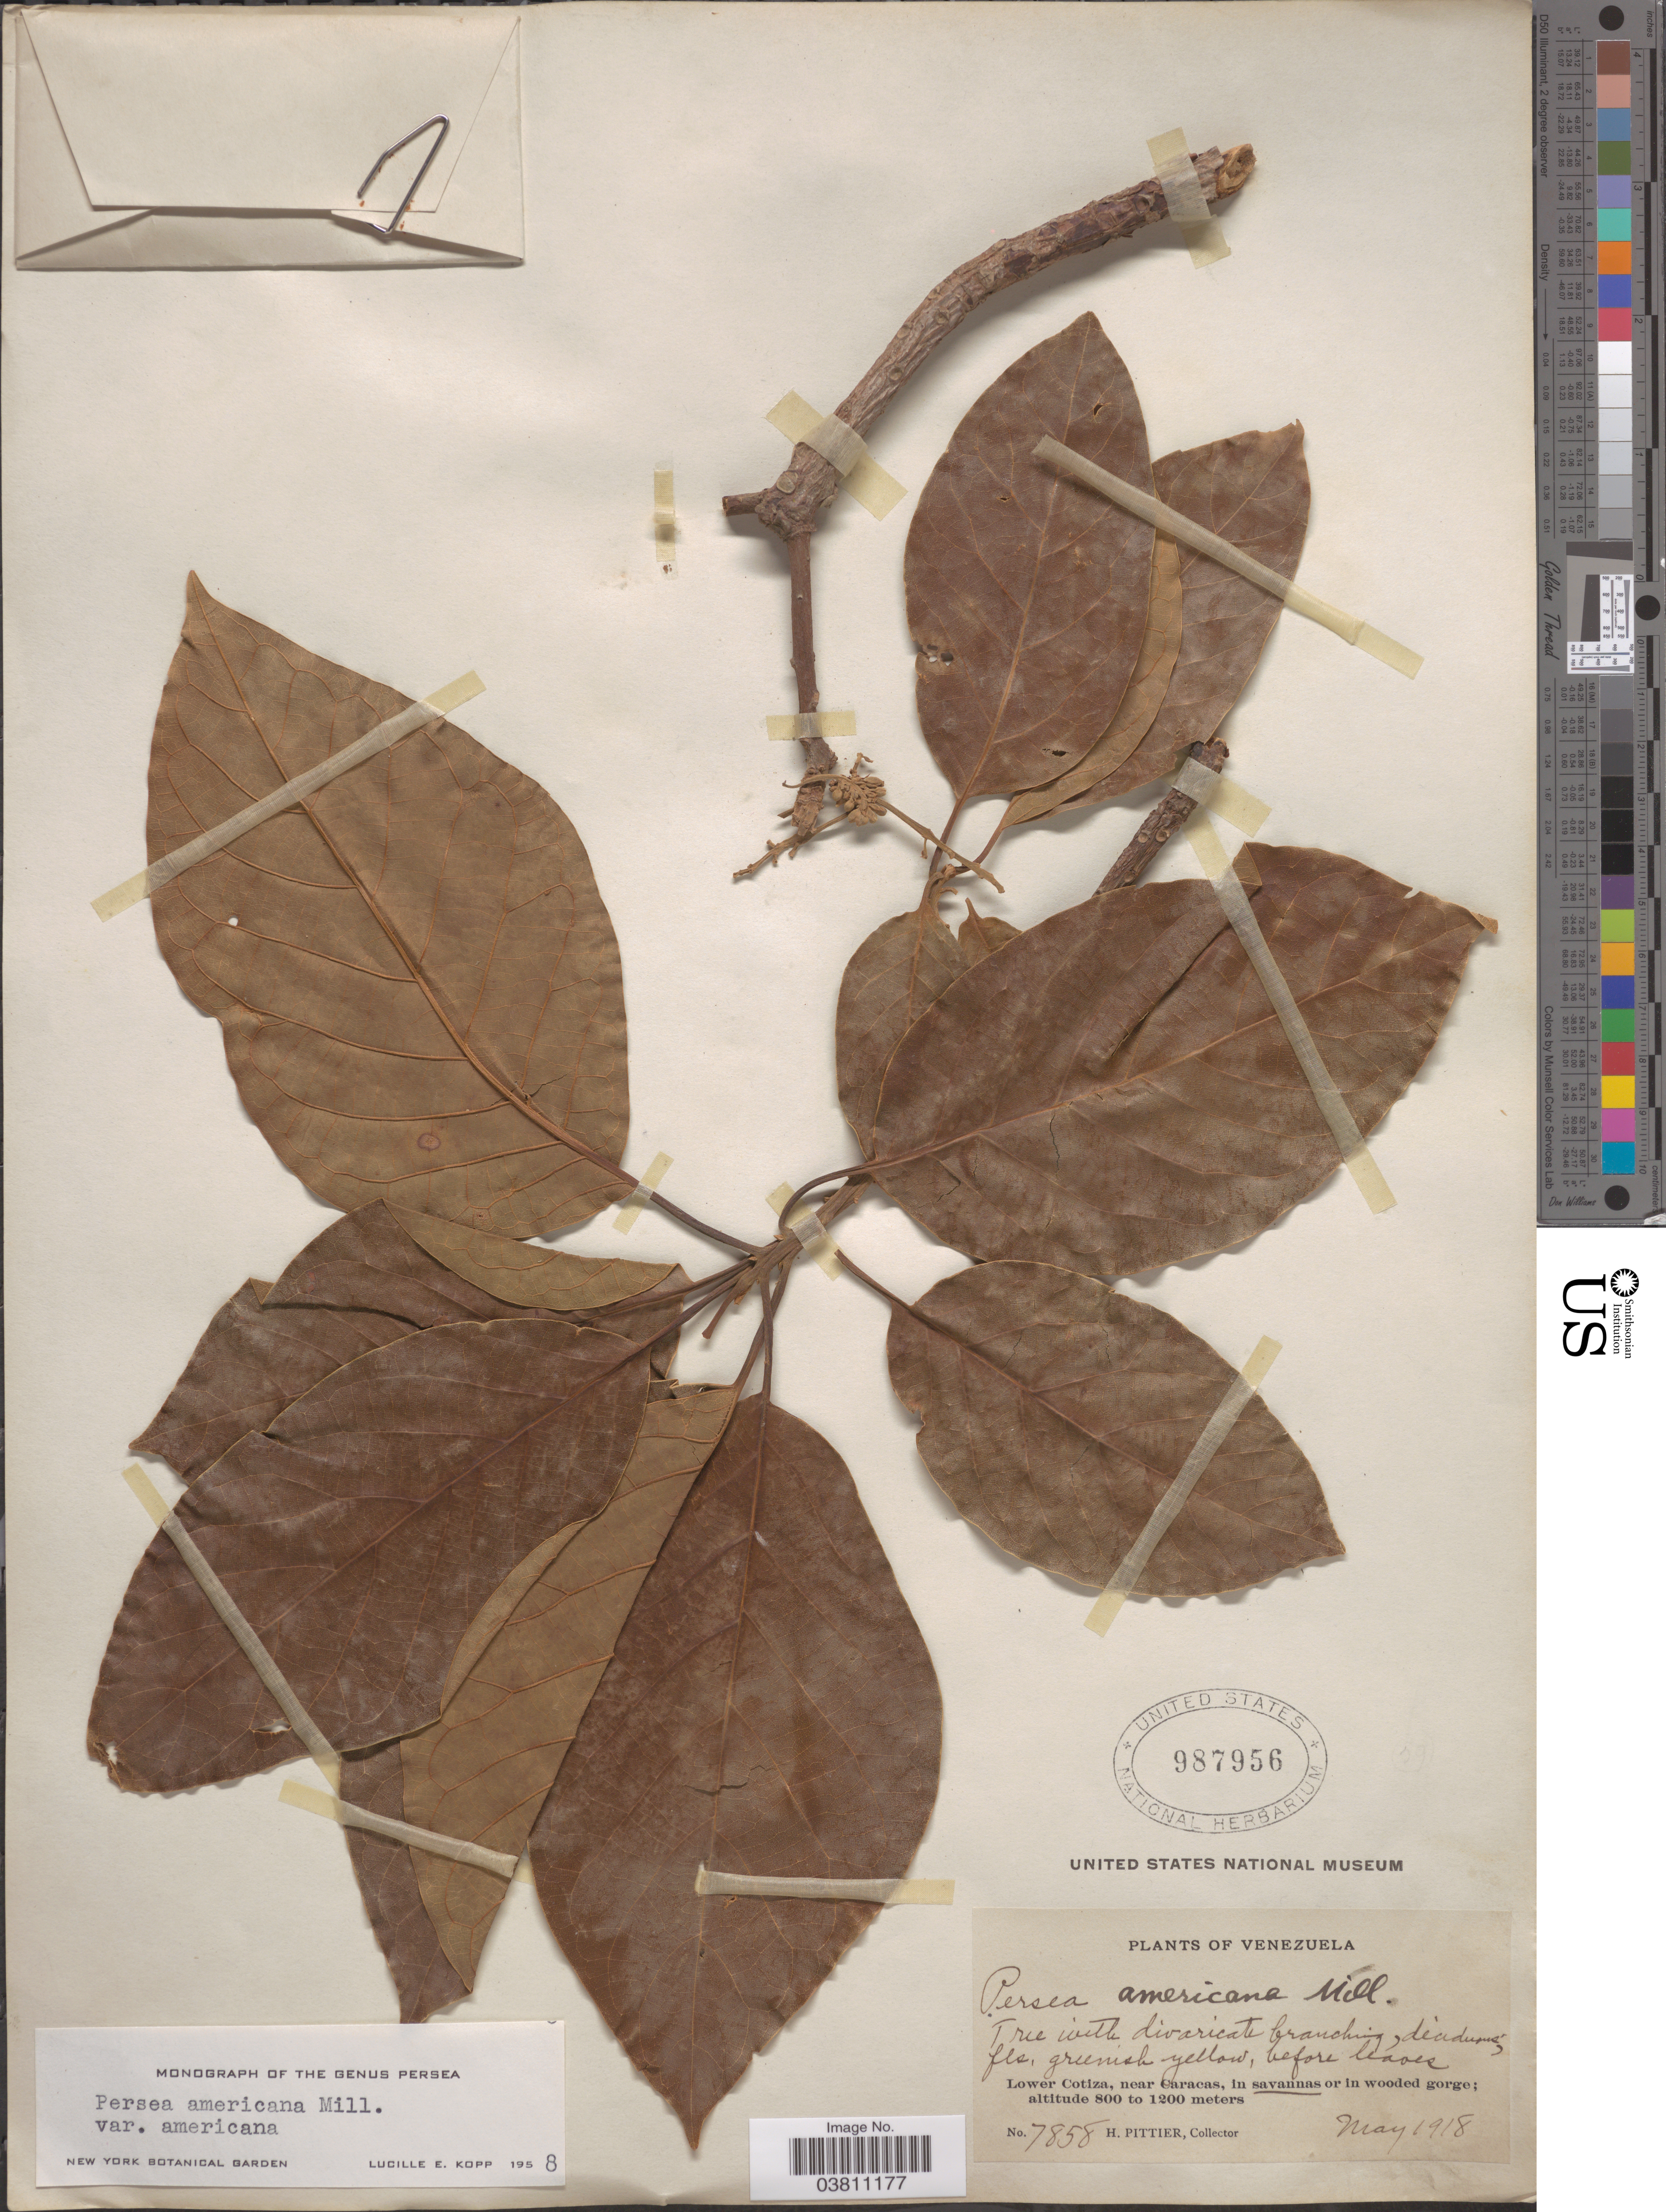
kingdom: Plantae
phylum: Tracheophyta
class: Magnoliopsida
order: Laurales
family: Lauraceae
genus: Persea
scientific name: Persea americana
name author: Mill.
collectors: H. F. Pittier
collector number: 7858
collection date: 1918-05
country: Venezuela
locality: Lower Cotiza, near Caracas.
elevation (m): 800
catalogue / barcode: US 987956